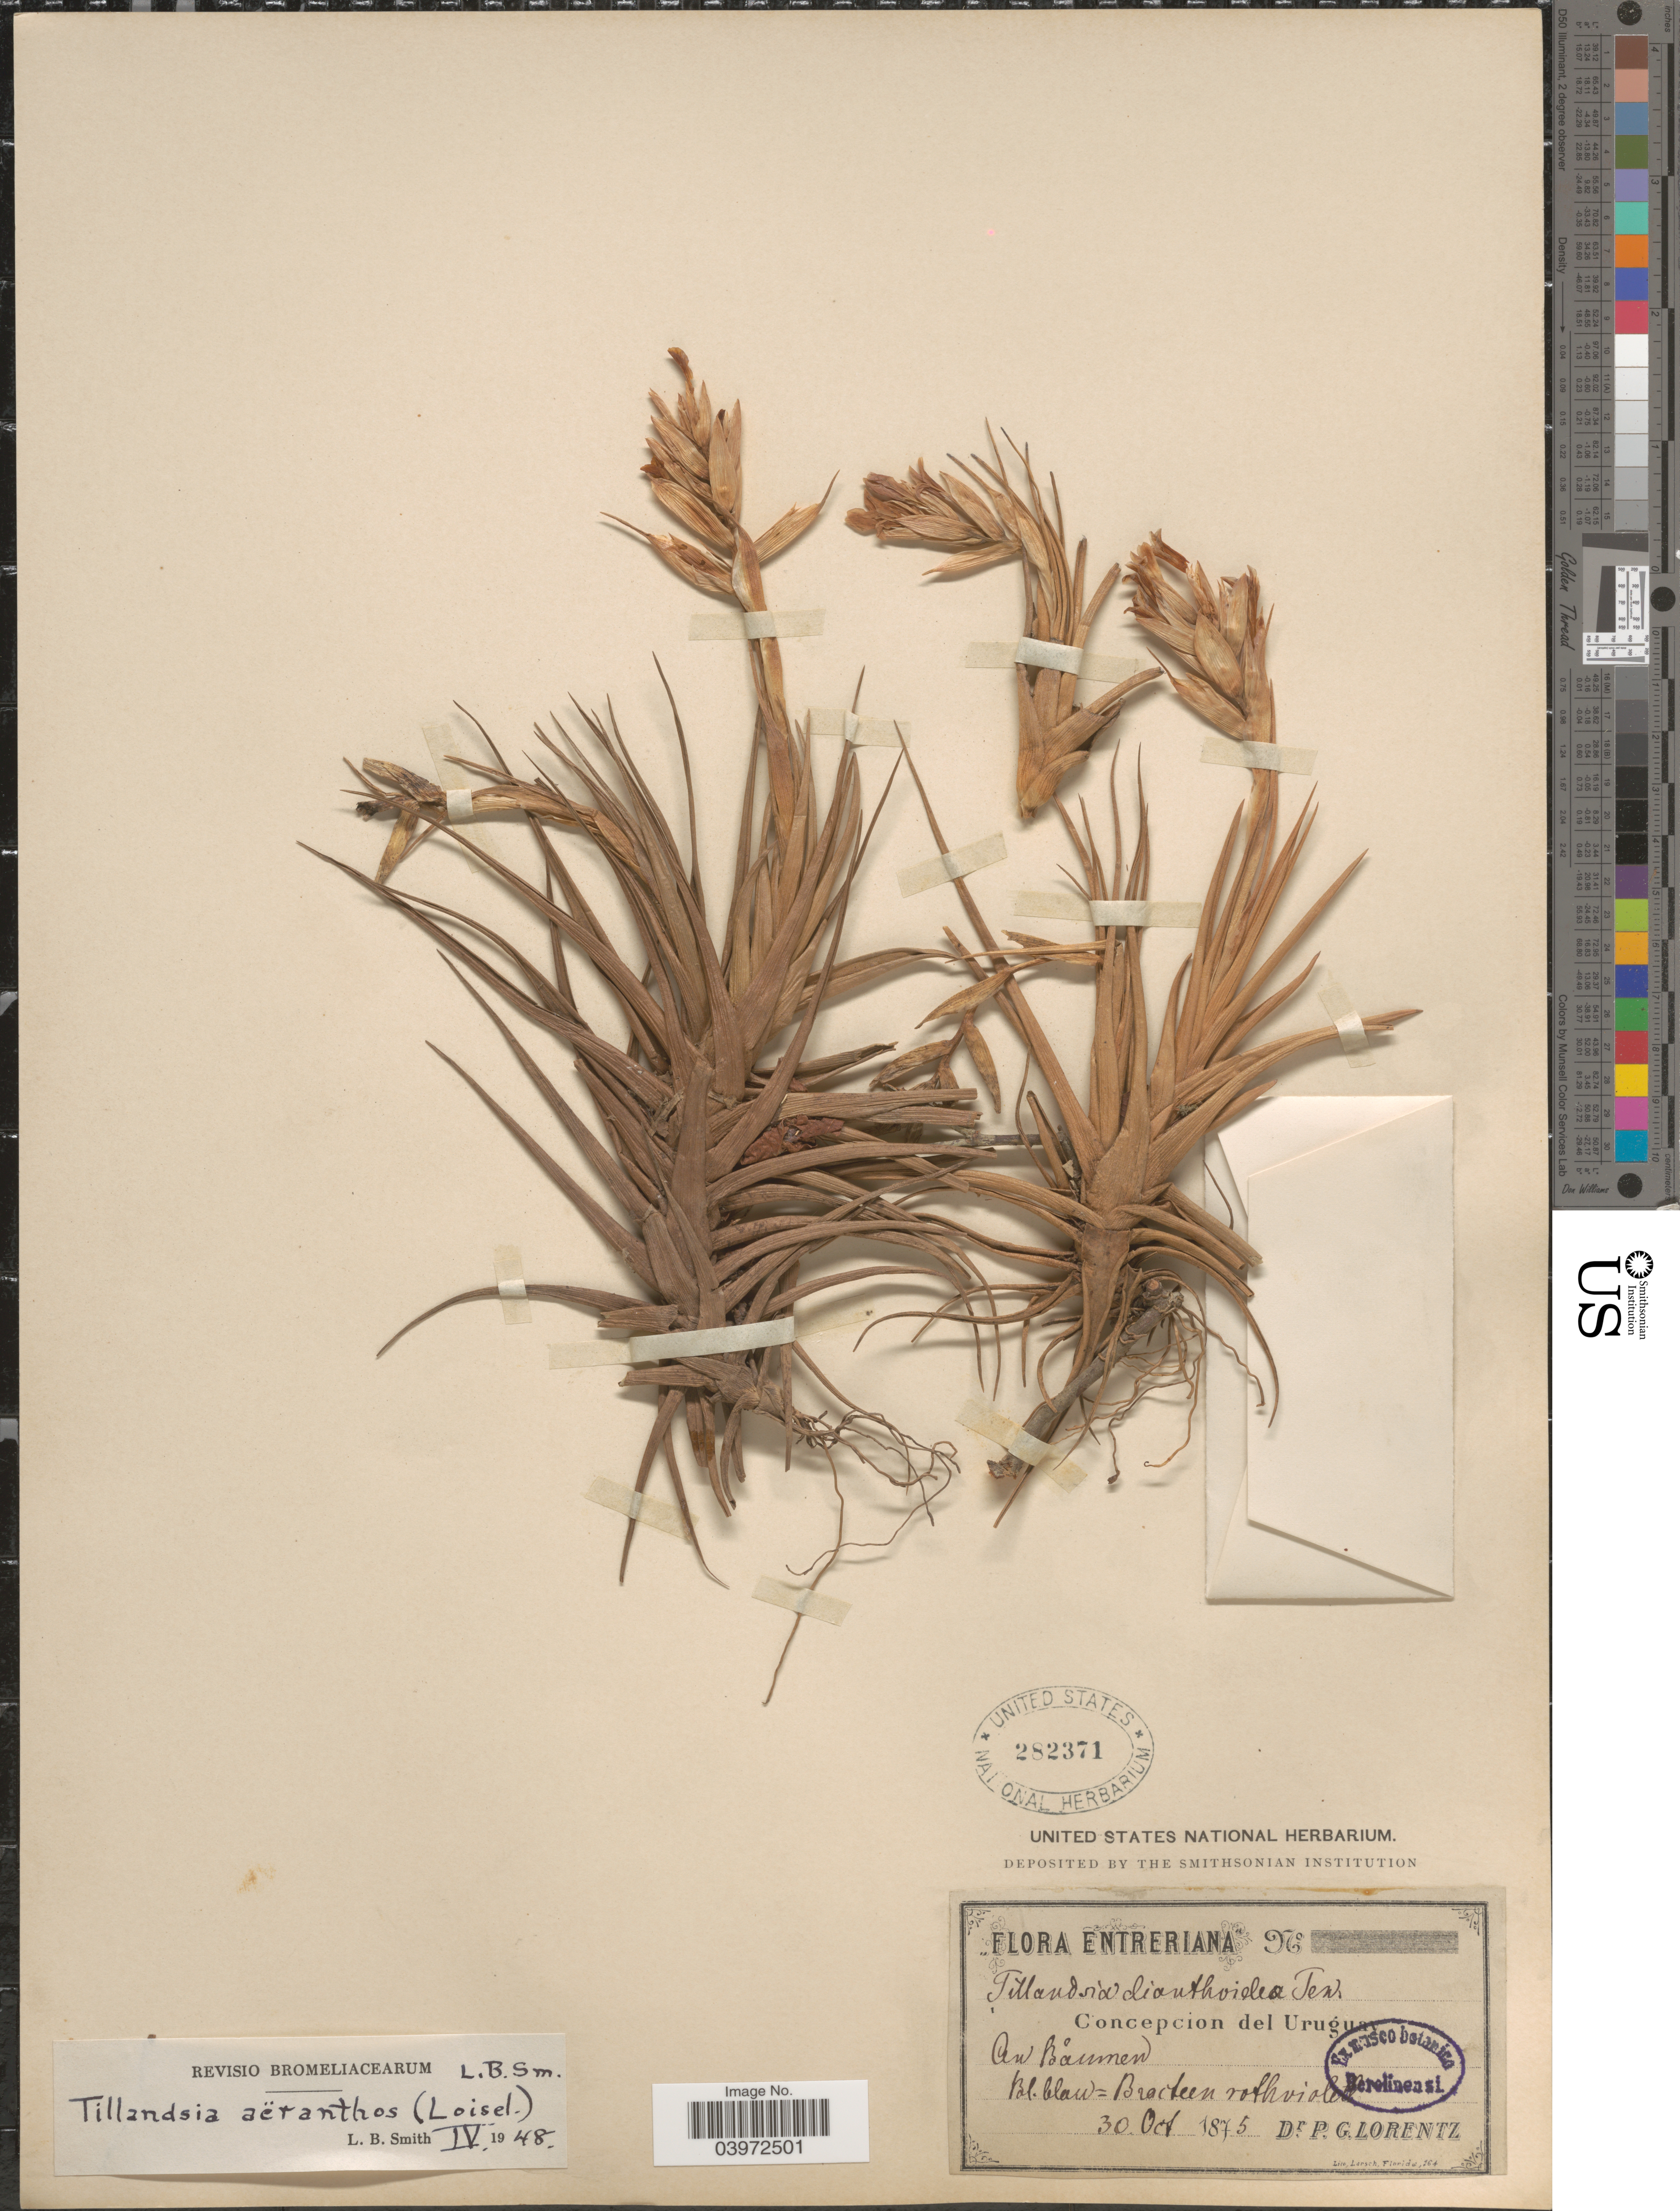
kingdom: Plantae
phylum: Tracheophyta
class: Liliopsida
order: Poales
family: Bromeliaceae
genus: Tillandsia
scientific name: Tillandsia aeranthos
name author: (Loisel.) L.B. Sm.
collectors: P. G. Lorentz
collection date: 1875-10-30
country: Paraguay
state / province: Concepcion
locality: Entreriana.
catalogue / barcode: US 282371